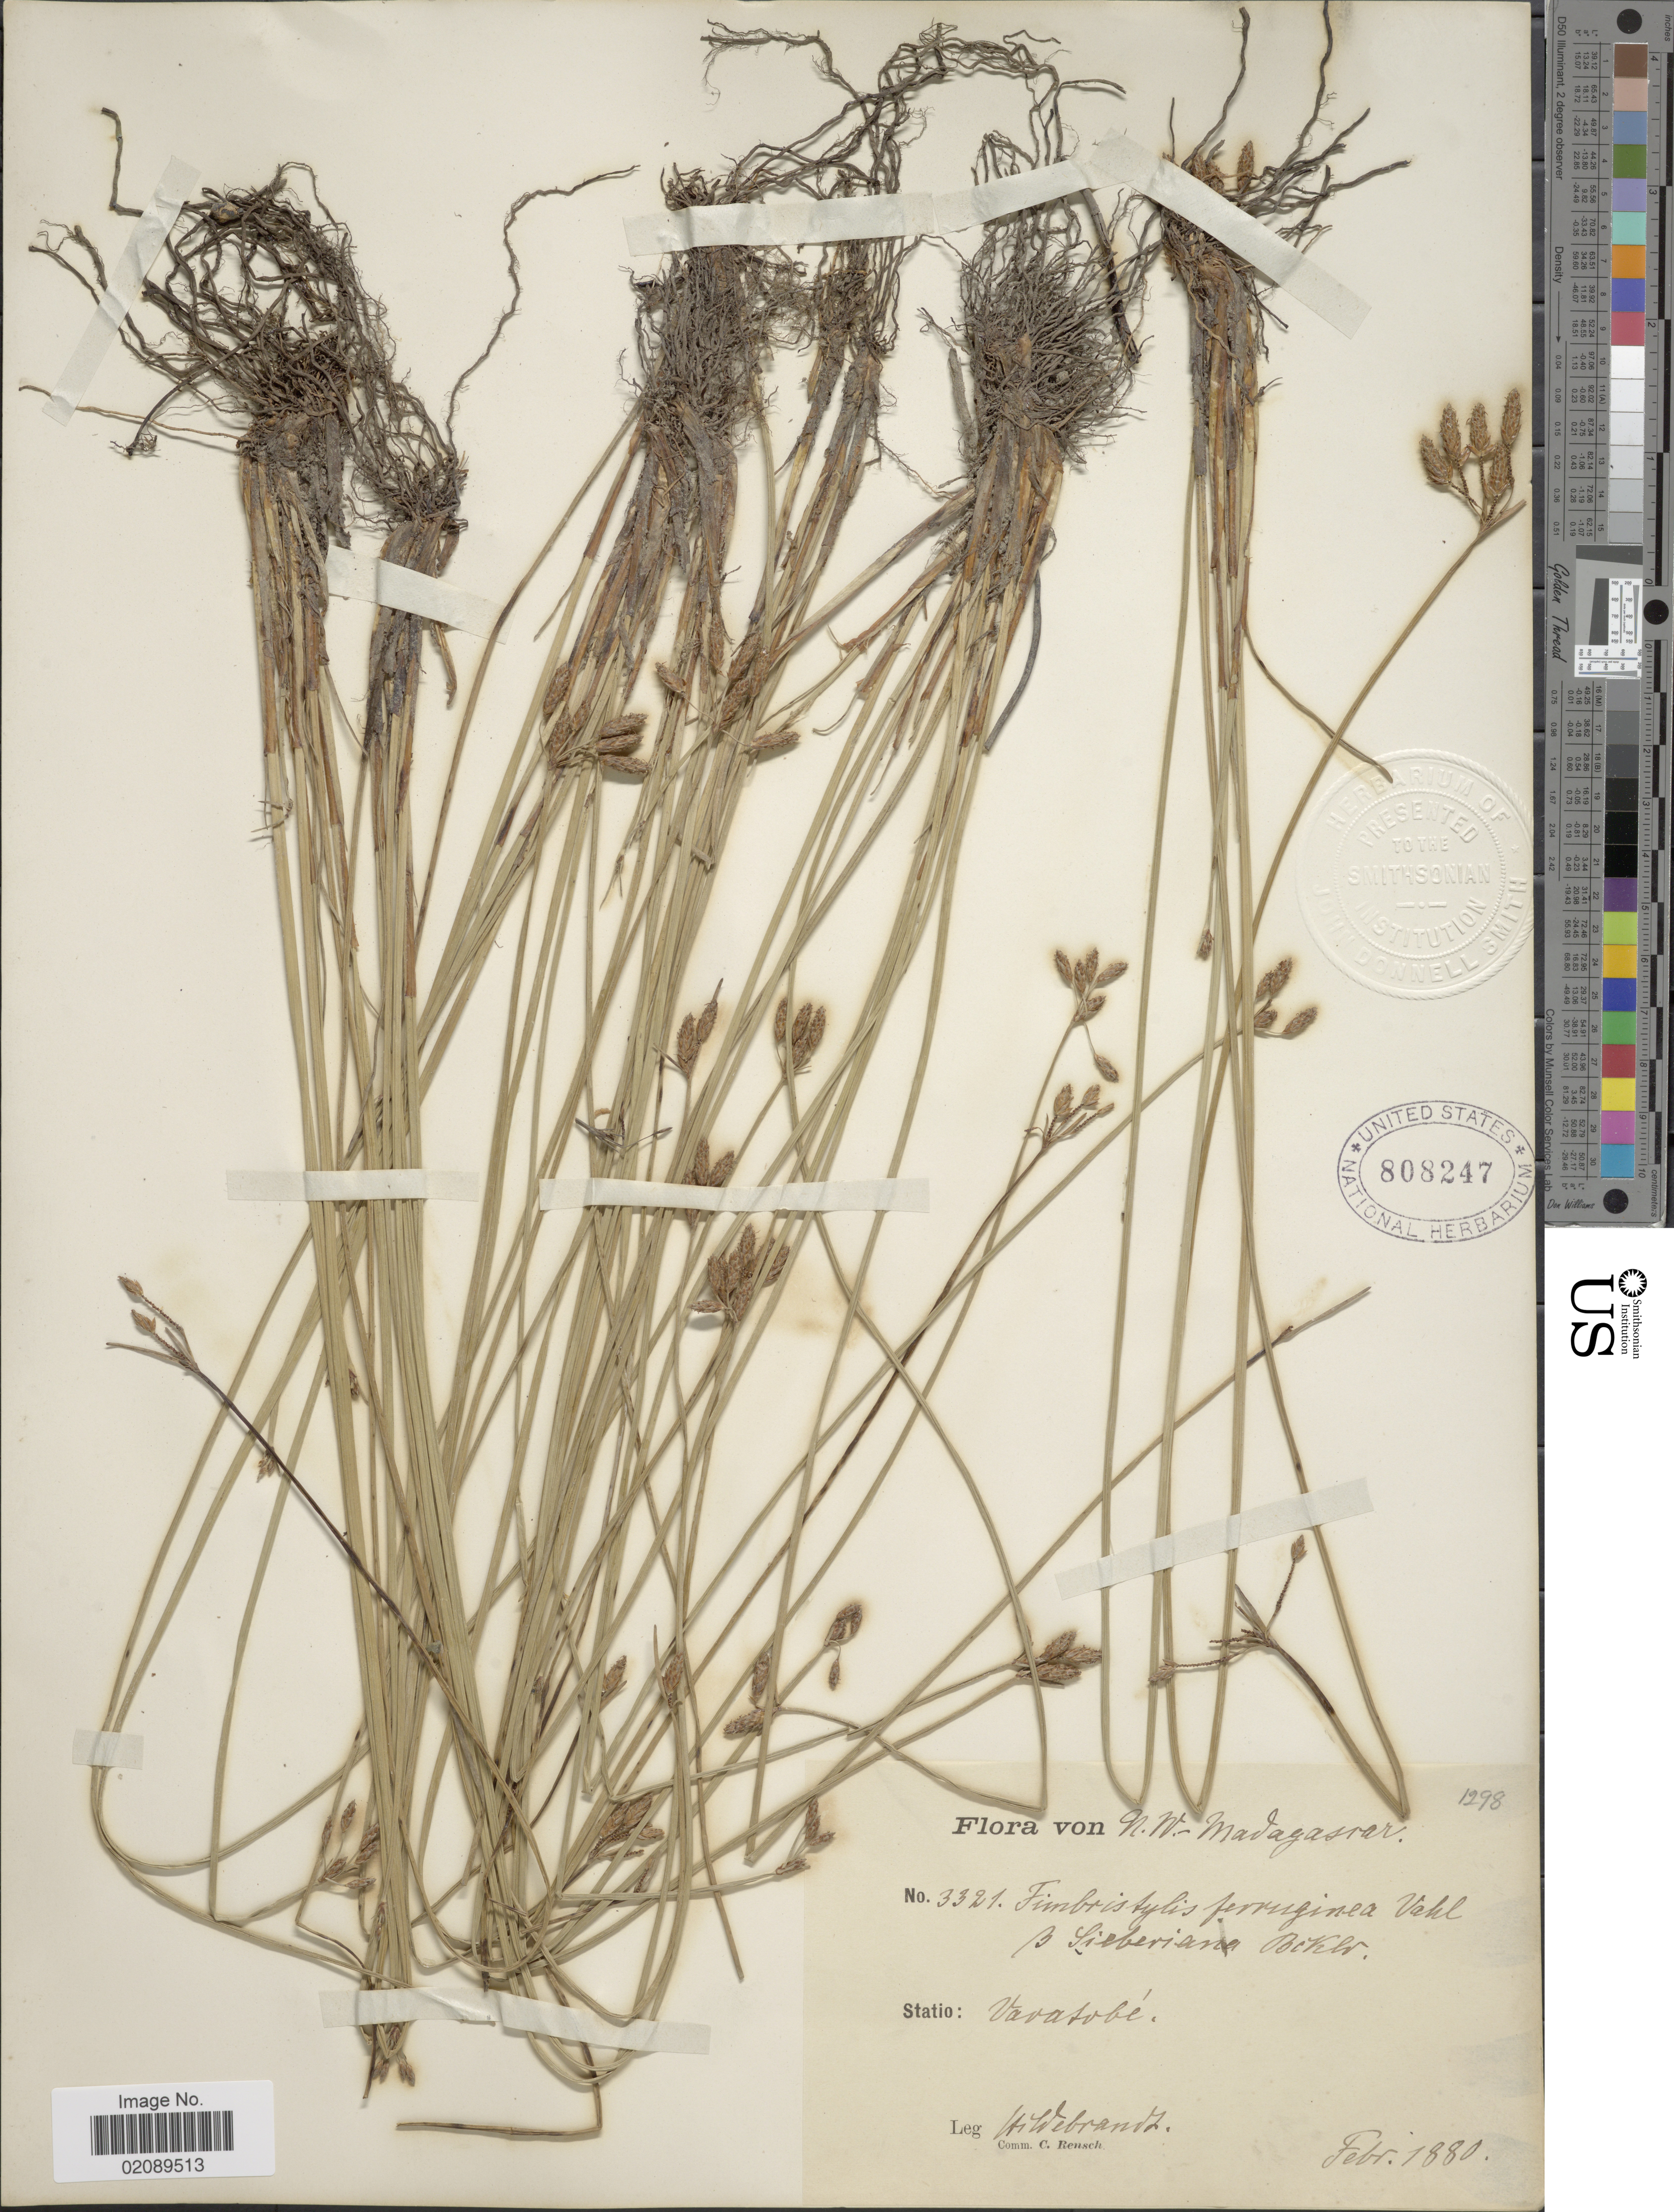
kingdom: Plantae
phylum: Tracheophyta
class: Liliopsida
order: Poales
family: Cyperaceae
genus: Fimbristylis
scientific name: Fimbristylis ferruginea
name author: (L.) Vahl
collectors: J. Hildebrandt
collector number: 3321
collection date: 1880-02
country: Madagascar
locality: N.W. Madagascar, Statio: Vavasobé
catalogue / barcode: US 808247